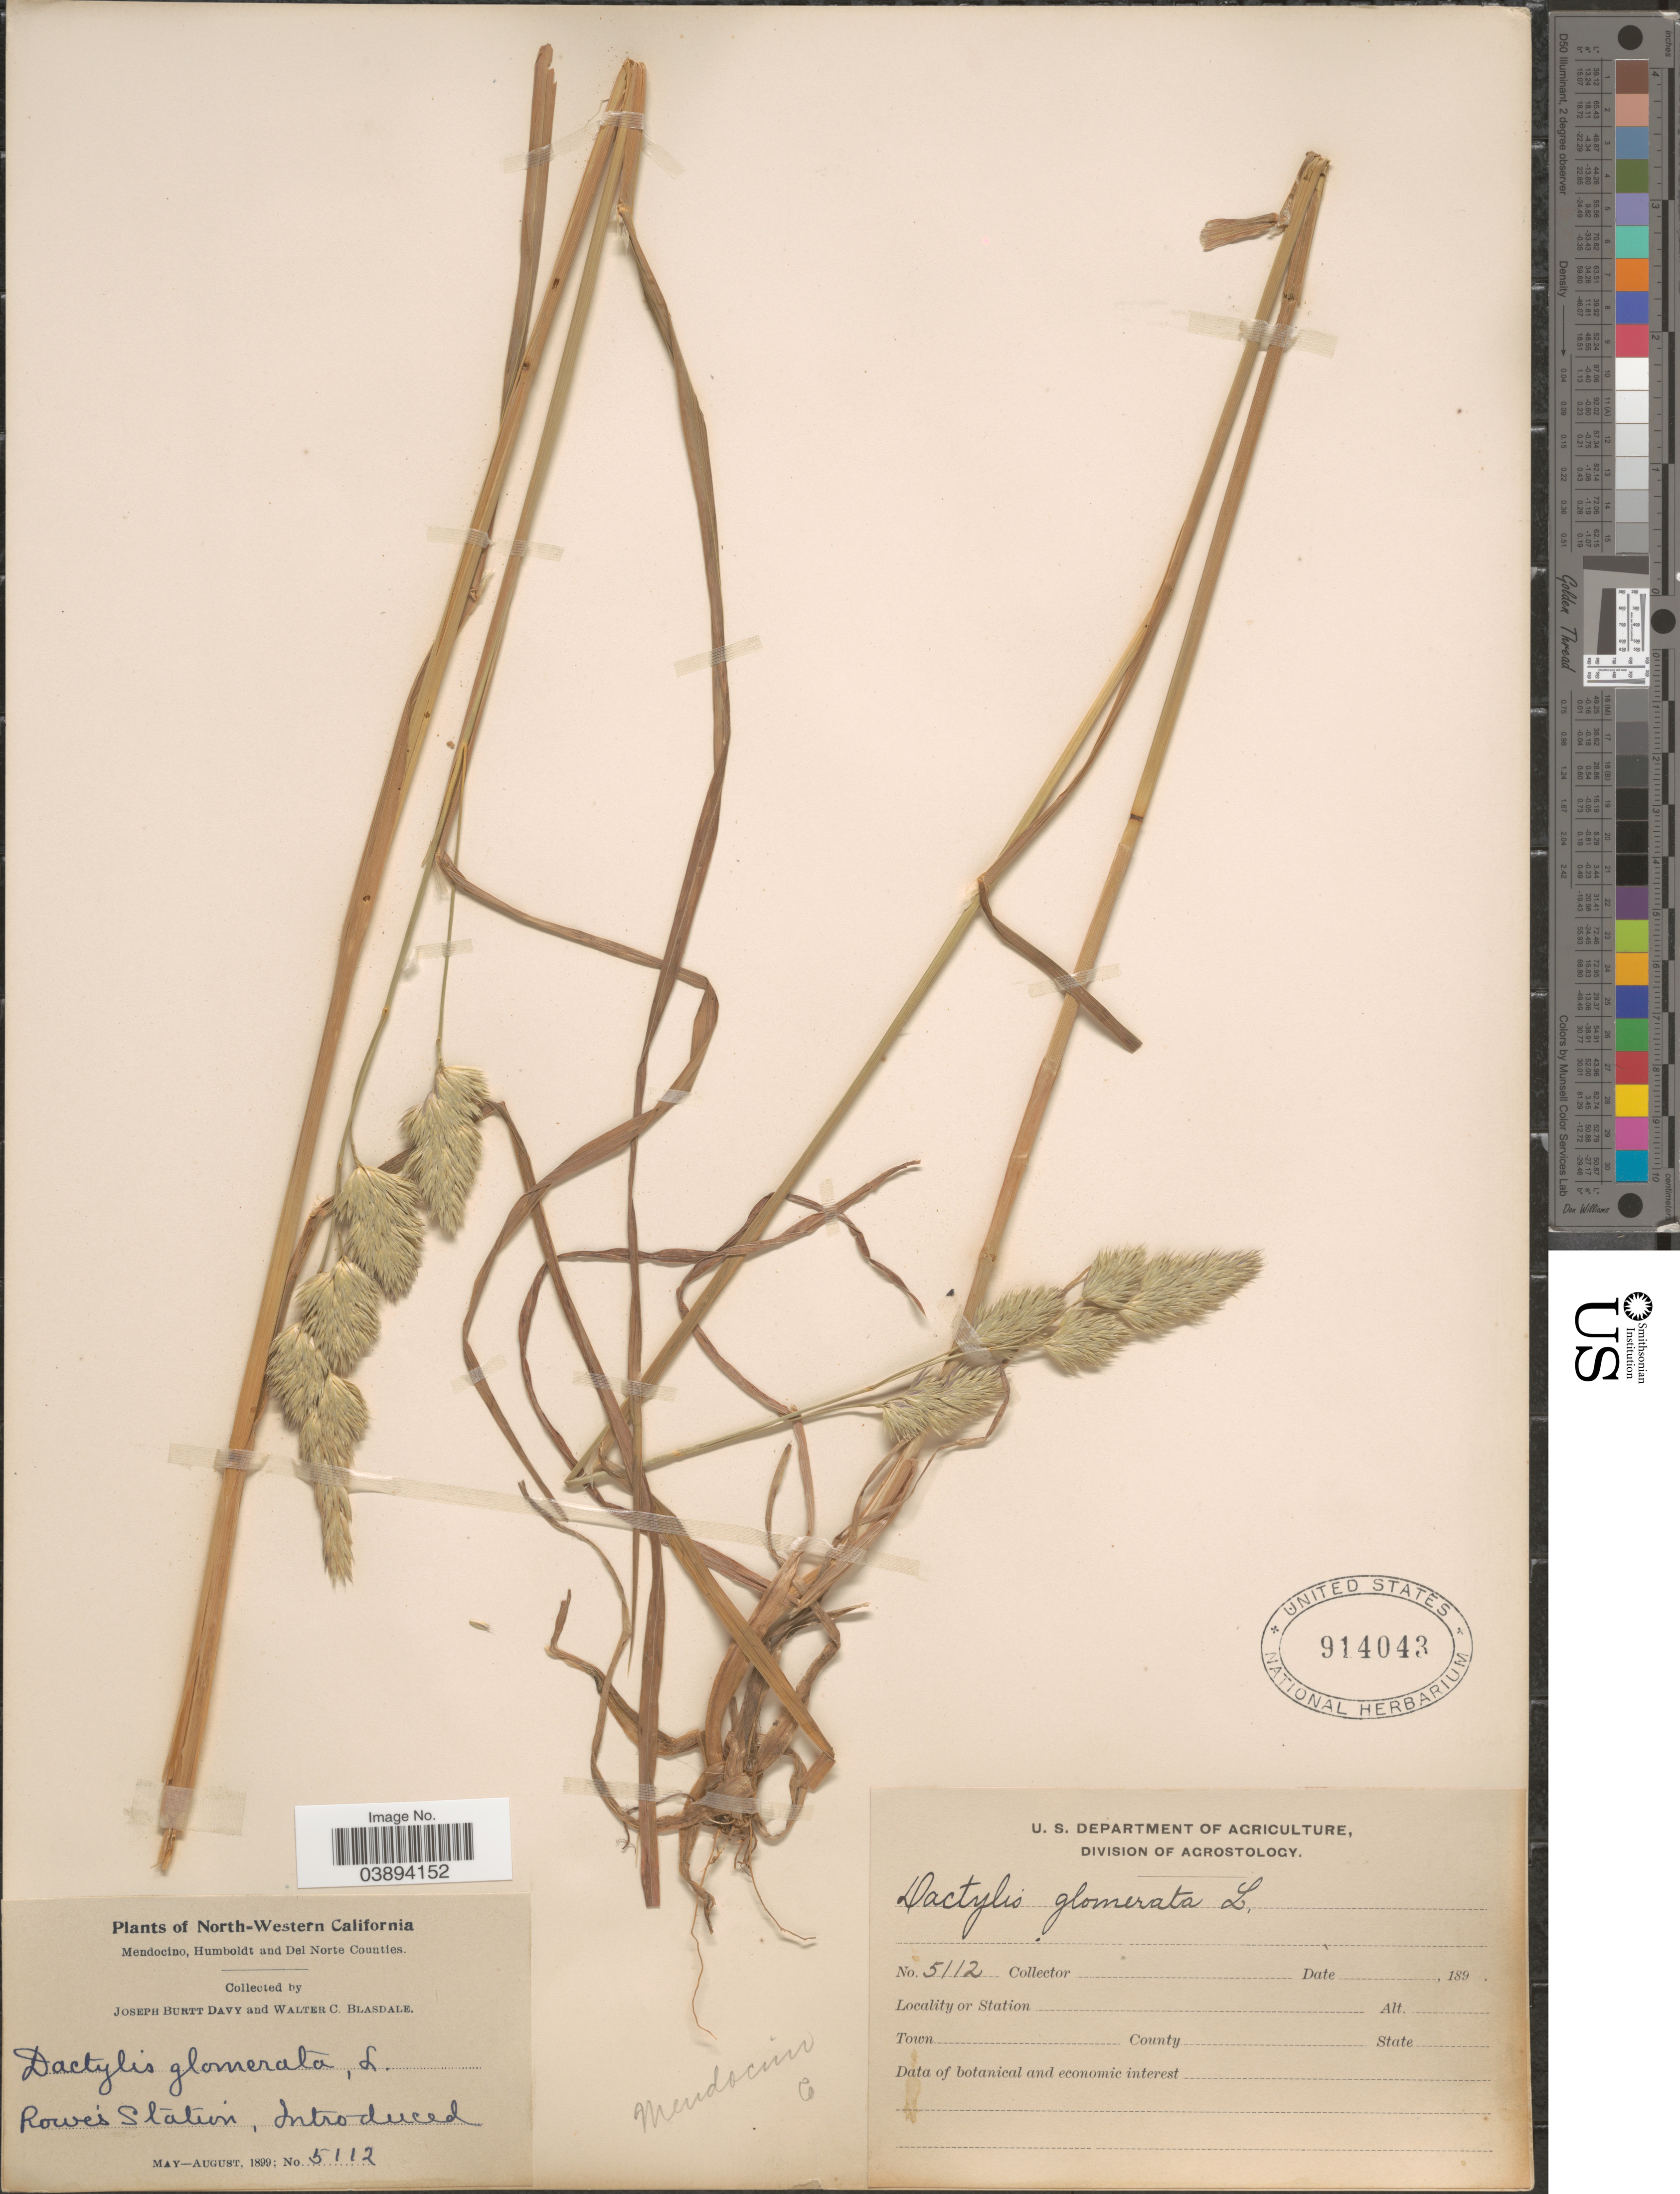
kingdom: Plantae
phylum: Tracheophyta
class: Liliopsida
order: Poales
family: Poaceae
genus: Dactylis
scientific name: Dactylis glomerata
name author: L.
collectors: J. Burtt Davy & W. Blasdale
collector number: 5112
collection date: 1899-05/1899-08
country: United States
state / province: California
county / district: Mendocino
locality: North-Western California. Mendocino, Humboldt and Del Norte Counties. Rowe's Station. Mendocino Co.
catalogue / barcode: US 914043